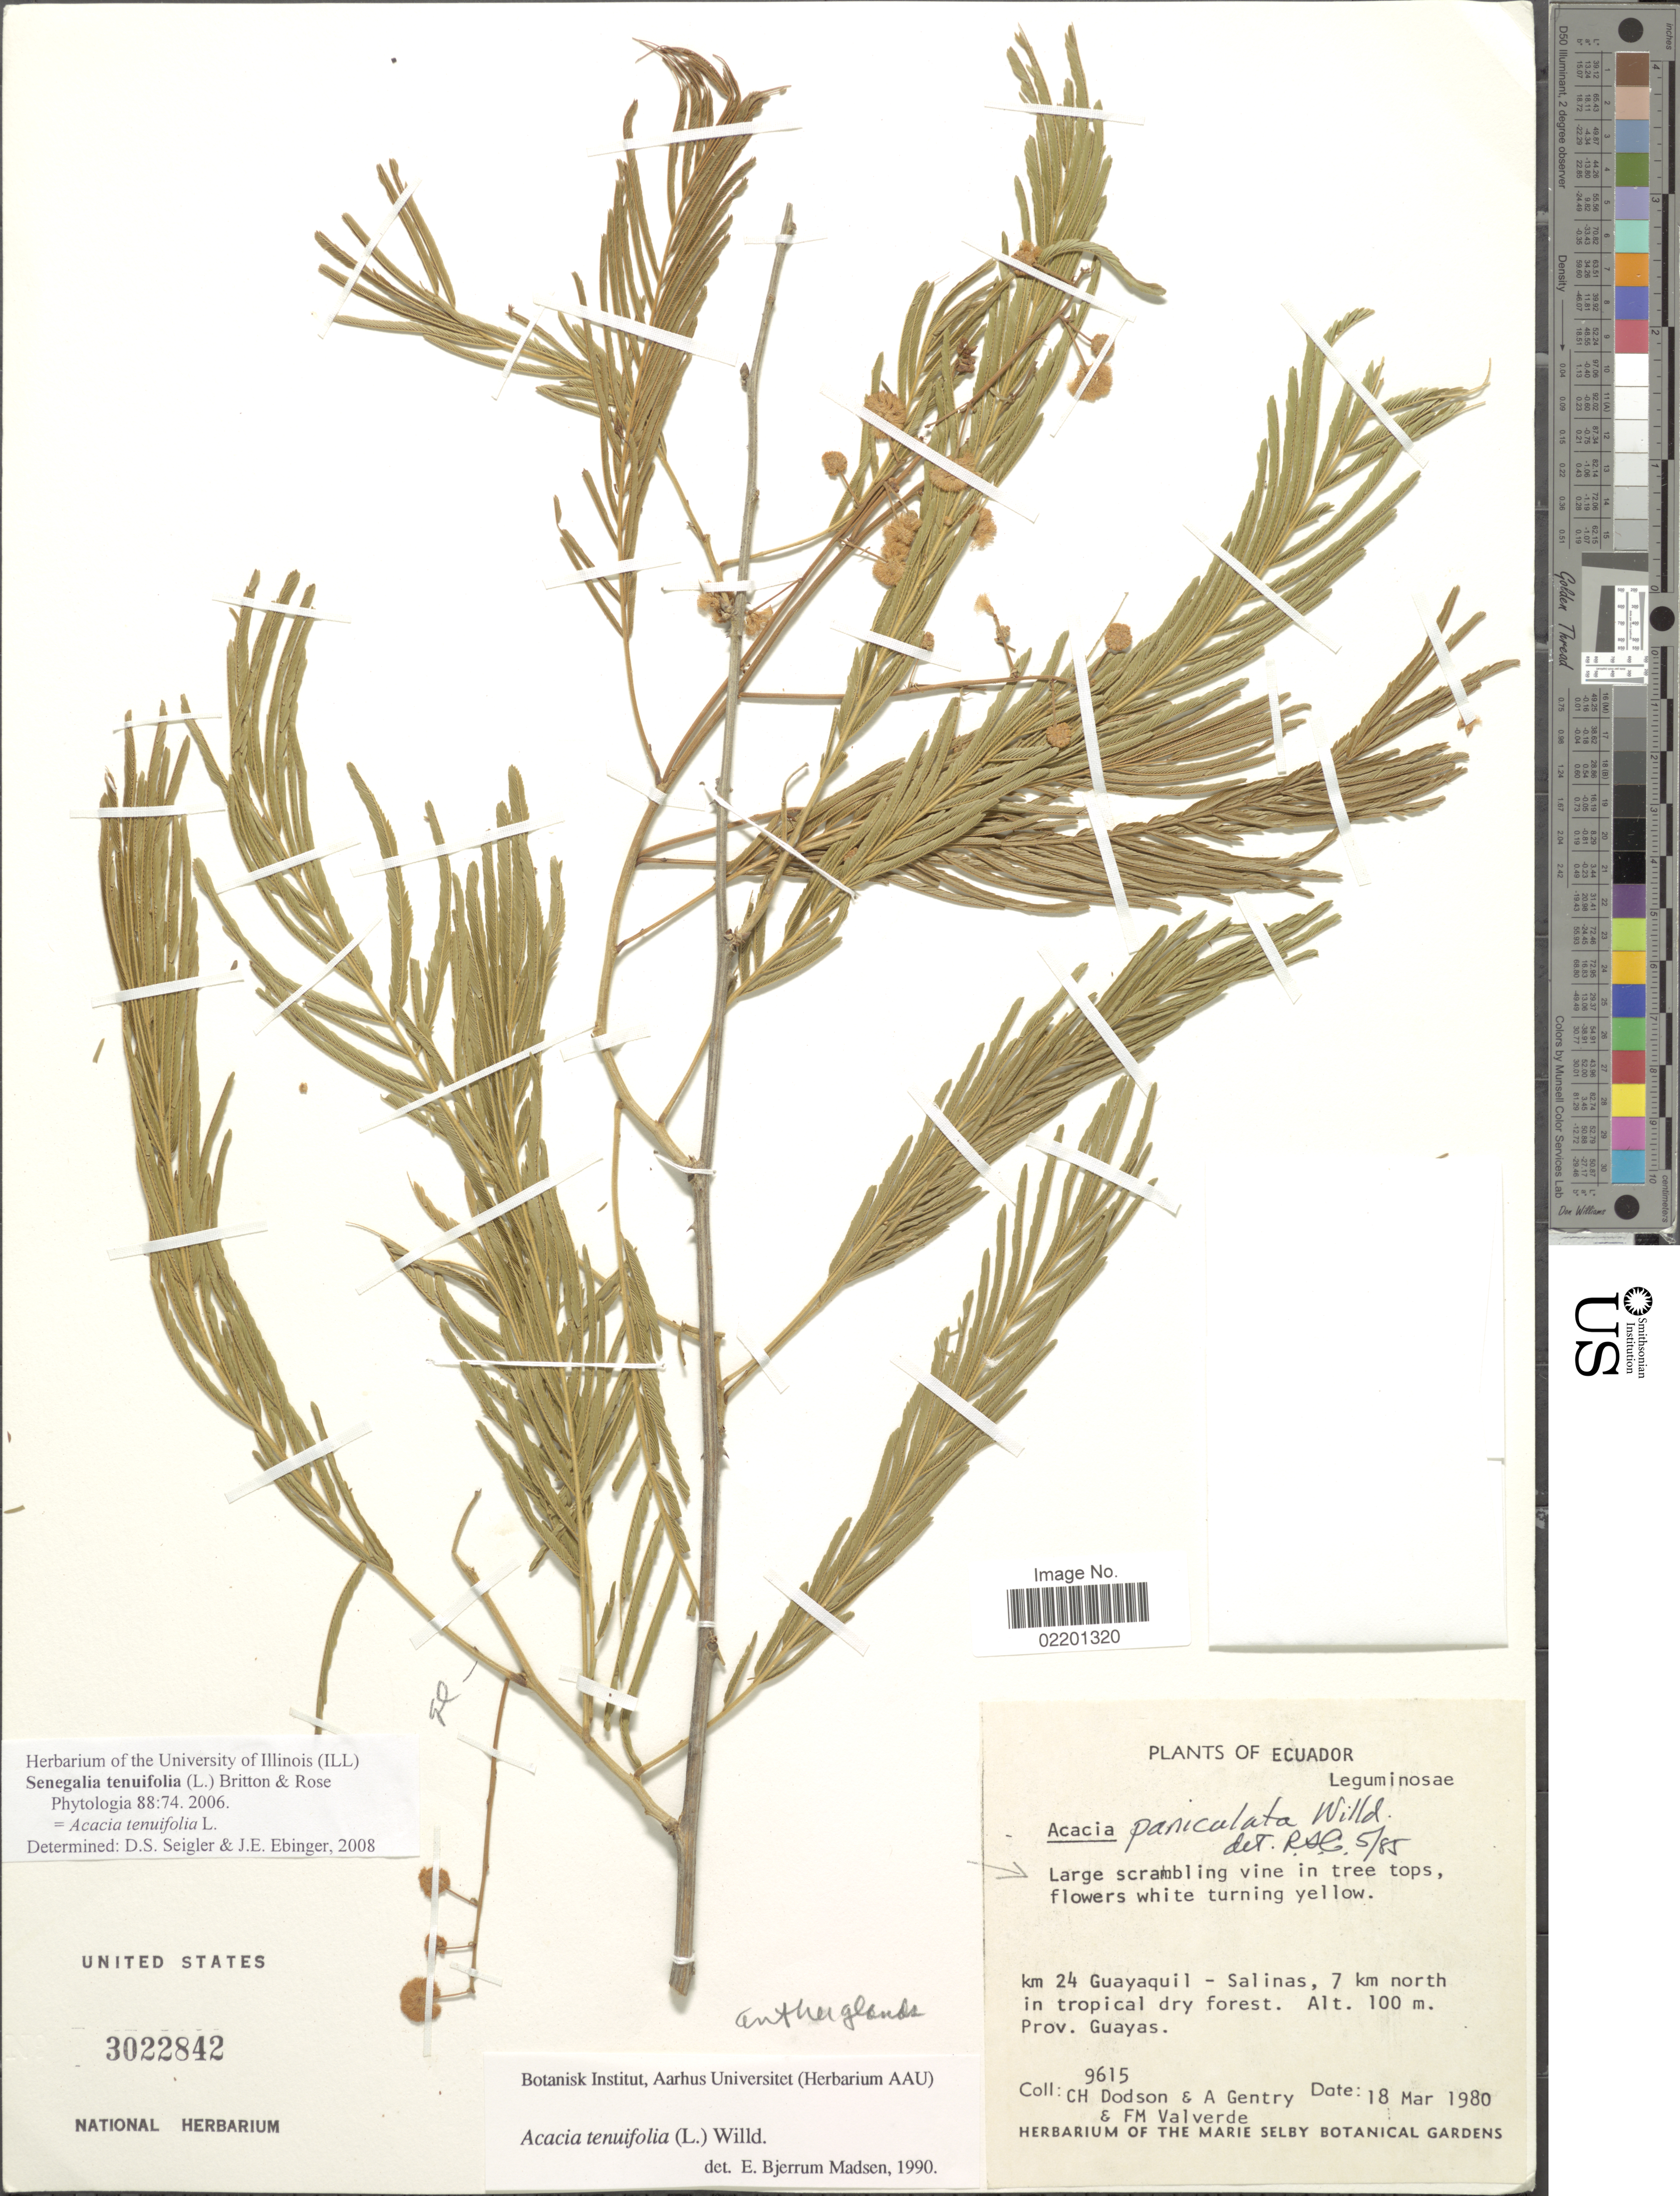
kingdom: Plantae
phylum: Tracheophyta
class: Magnoliopsida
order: Fabales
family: Fabaceae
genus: Senegalia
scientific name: Senegalia tenuifolia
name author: (L.) Britton & Rose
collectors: C. H. Dodson, A. H. Gentry & F. M. Valverde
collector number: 9615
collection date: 1980-03-18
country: Ecuador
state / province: Guayas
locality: Km 24 Guayaquil, Salinas, 7 km north in tropical dry forest, Prov. Guayas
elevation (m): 100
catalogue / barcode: US 3022842